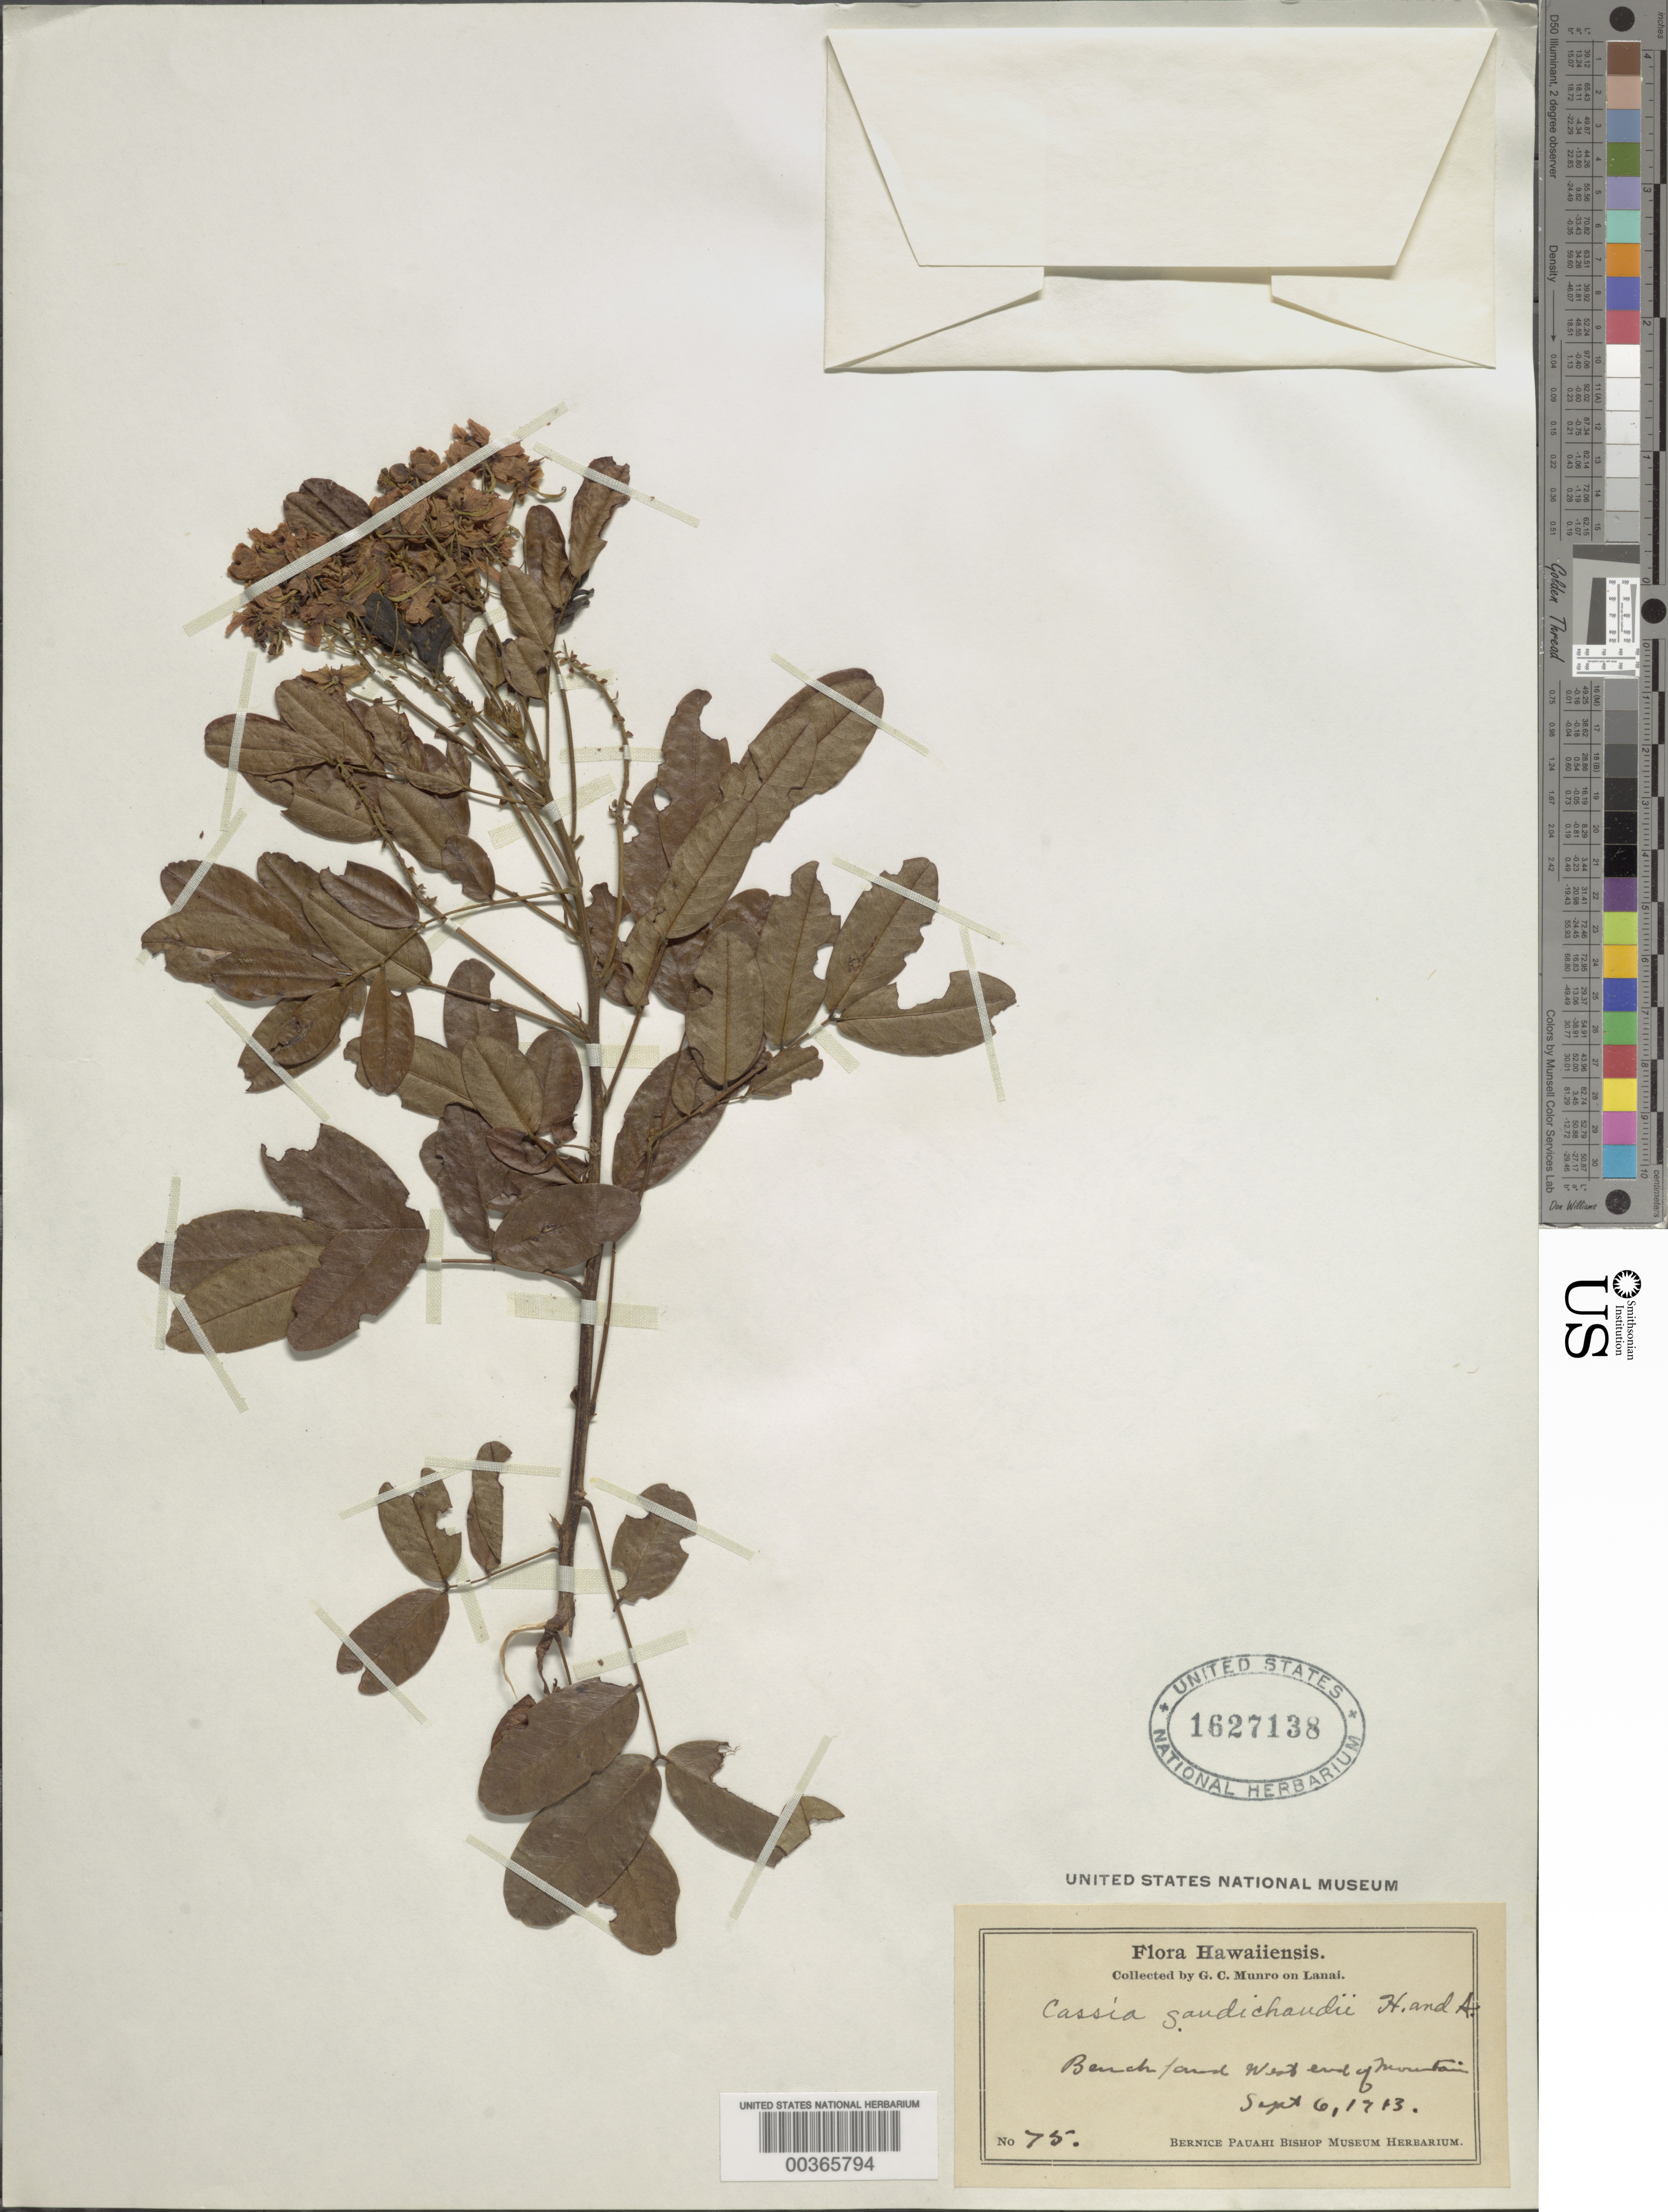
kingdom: Plantae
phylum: Tracheophyta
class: Magnoliopsida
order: Fabales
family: Fabaceae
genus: Senna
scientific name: Senna gaudichaudii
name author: (Hook. & Arn.) H.S. Irwin & Barneby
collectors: G. Monro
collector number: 75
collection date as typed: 06 Sep 1913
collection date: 1913-09-06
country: United States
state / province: Hawaii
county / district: Maui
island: Lana'i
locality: Bench and w end of mountain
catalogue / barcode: US 1627138